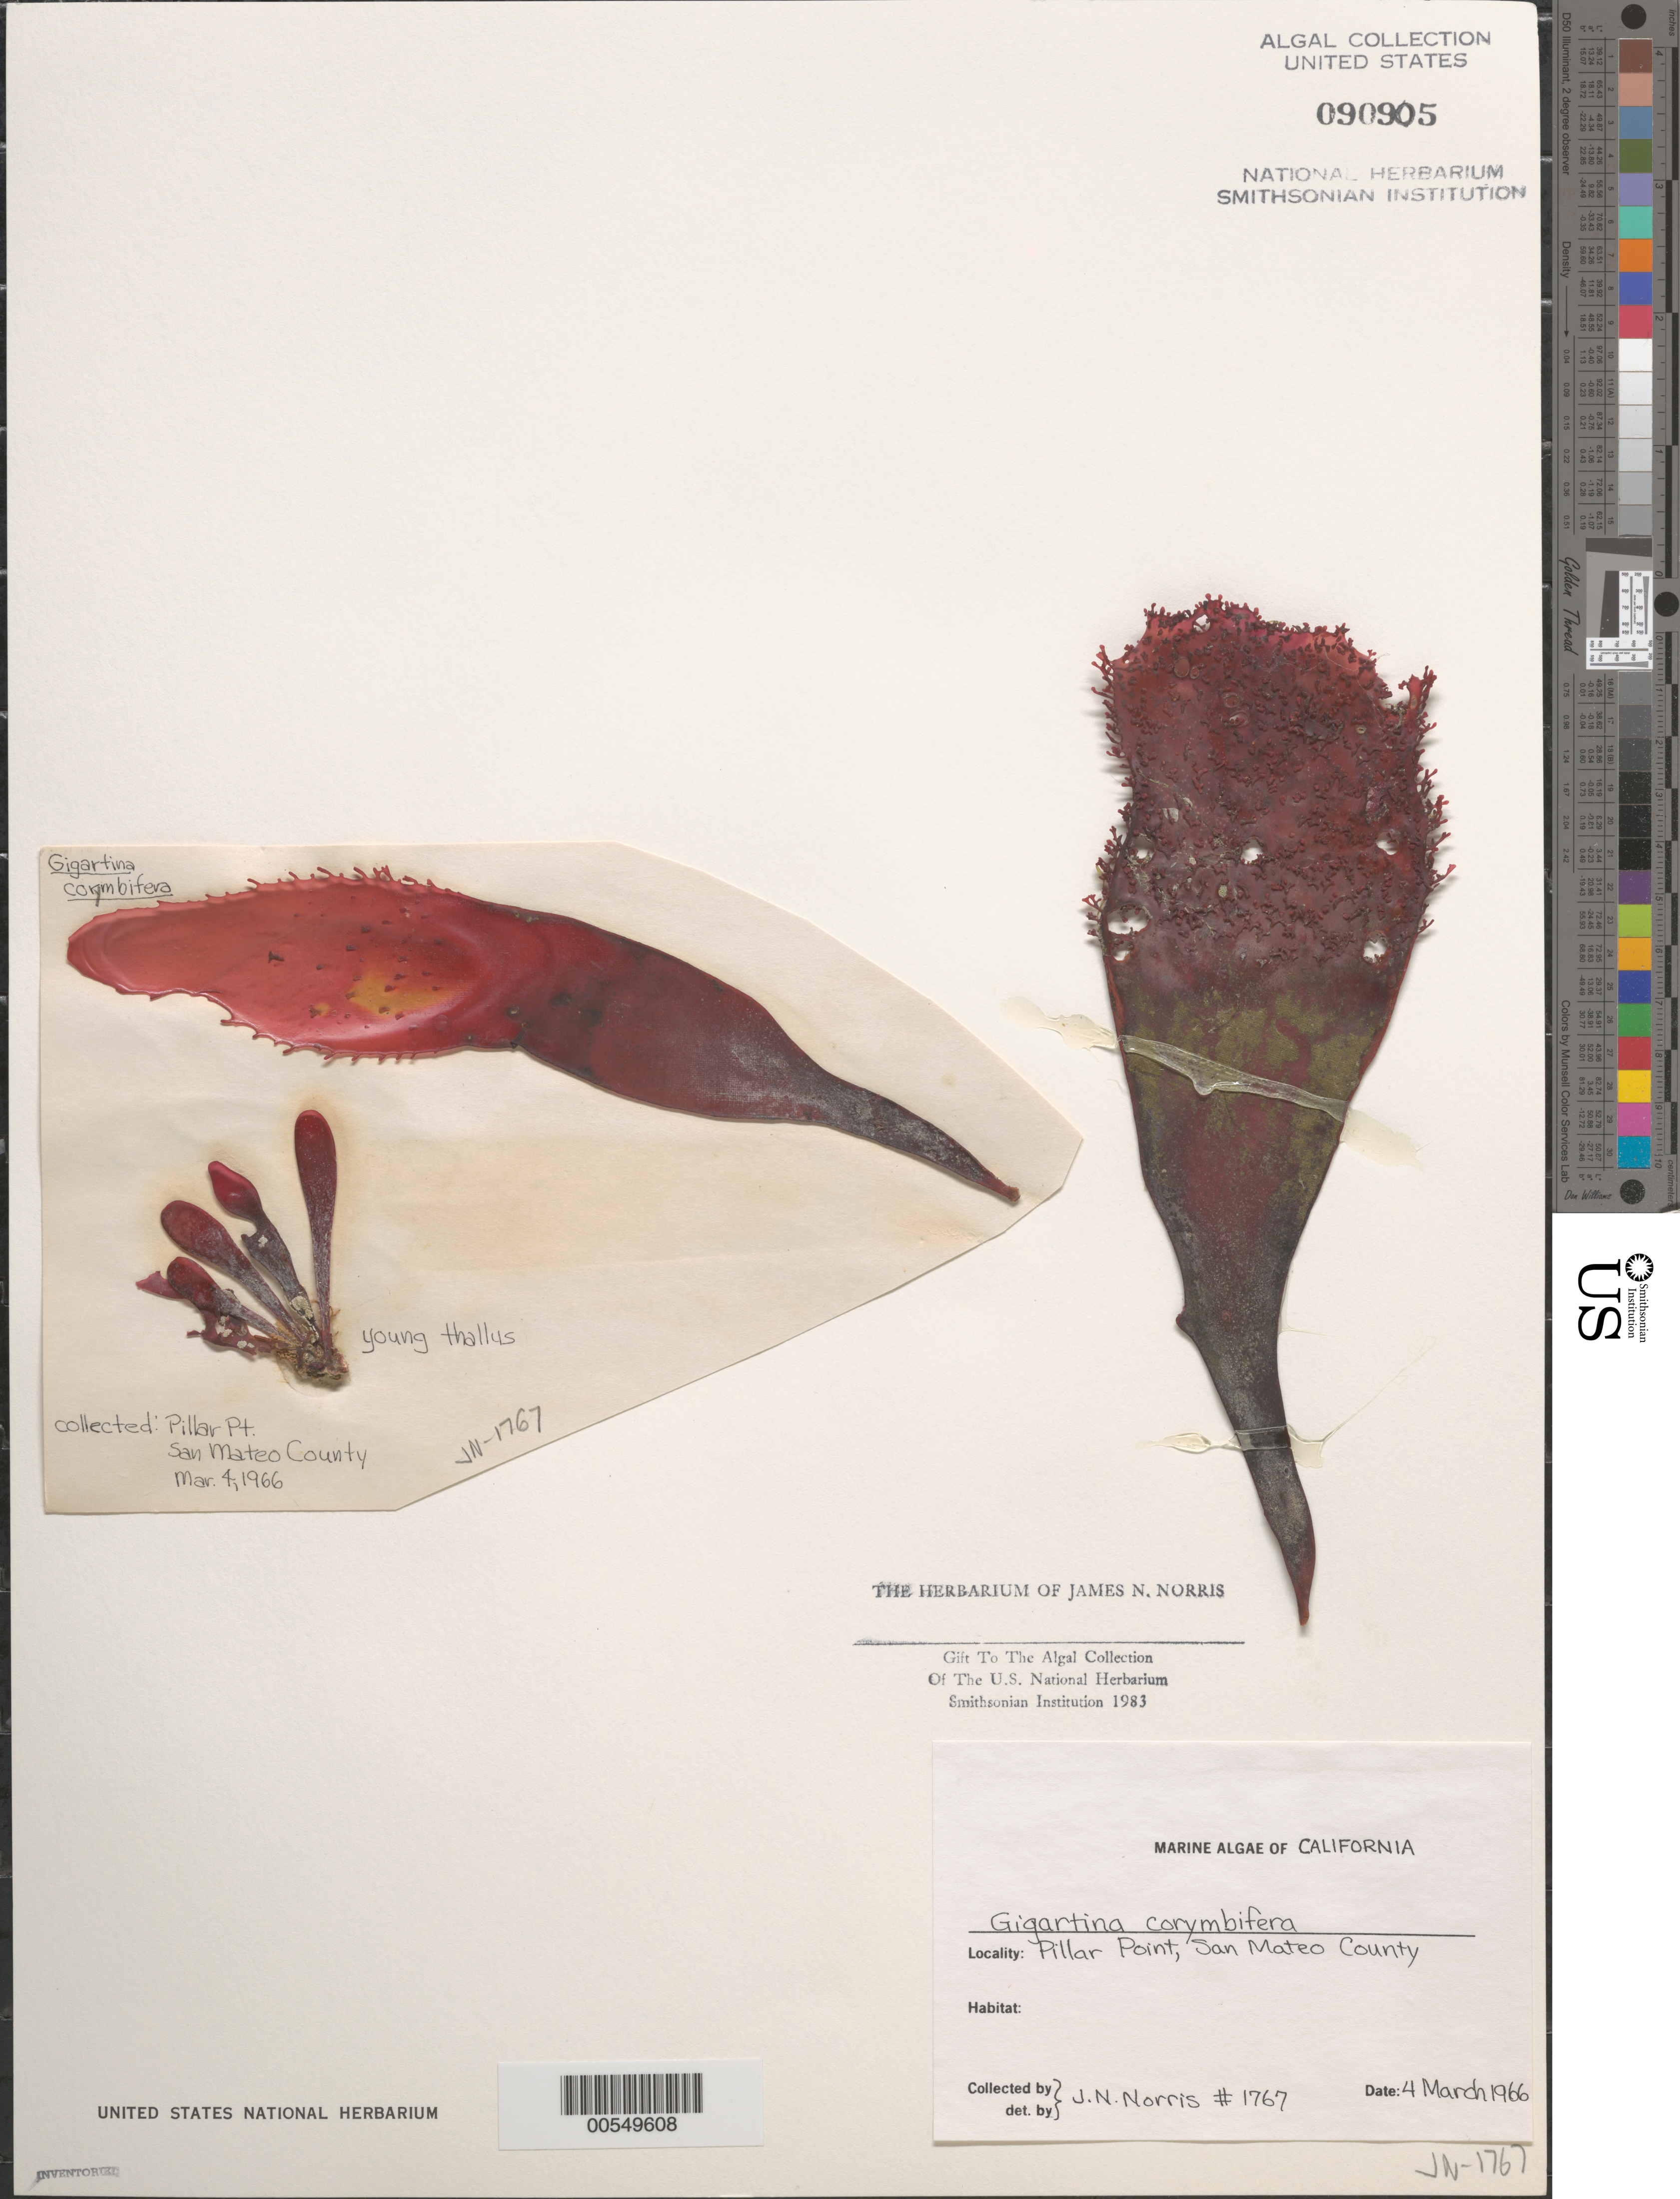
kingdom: Plantae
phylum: Rhodophyta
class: Florideophyceae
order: Gigartinales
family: Gigartinaceae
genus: Chondracanthus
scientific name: Chondracanthus corymbiferus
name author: (Kütz.) Guiry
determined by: Algae name updating Project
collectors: J. N. Norris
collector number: JN-1767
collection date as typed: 04 Mar 1966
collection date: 1966-03-04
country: United States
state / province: California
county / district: San Mateo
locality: Pillar Point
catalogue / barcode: US 90905